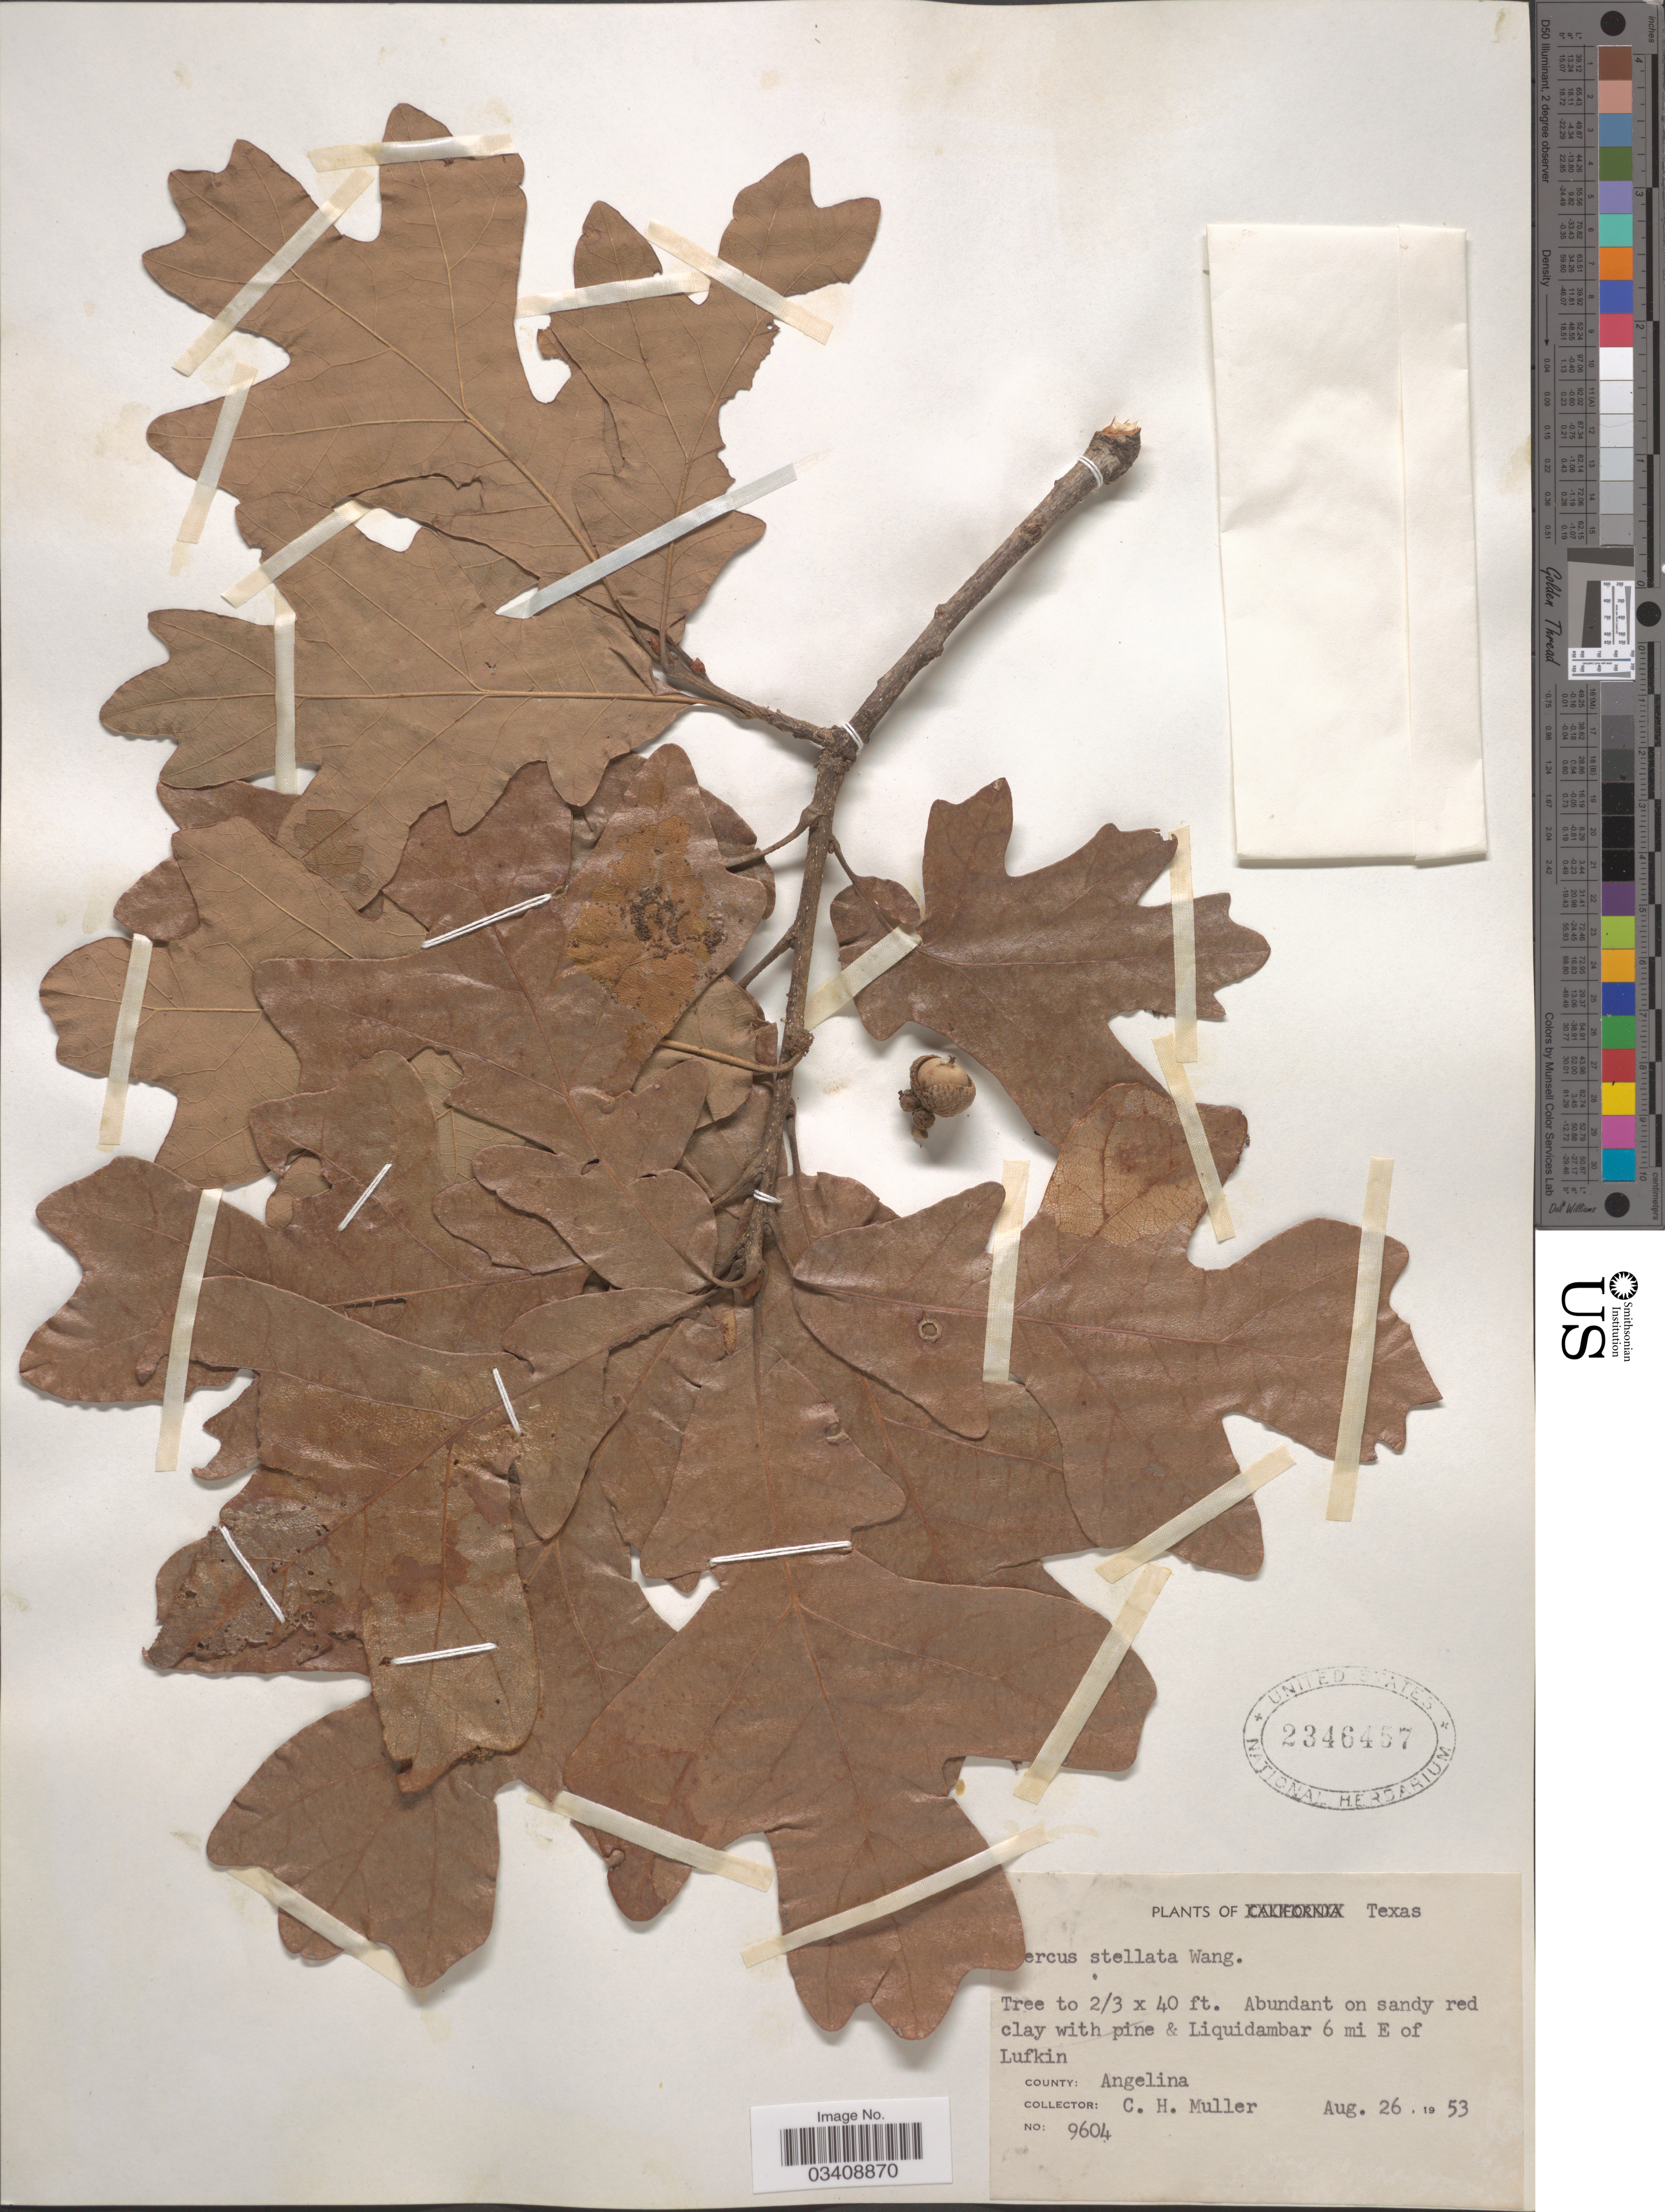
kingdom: Plantae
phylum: Tracheophyta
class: Magnoliopsida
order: Fagales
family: Fagaceae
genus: Quercus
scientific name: Quercus stellata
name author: Wangenh.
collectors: C. H. Mueller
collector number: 9604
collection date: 1953-08-26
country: United States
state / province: Texas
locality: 6 mi E of Lufkin. County: Angelina.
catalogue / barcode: US 2346457